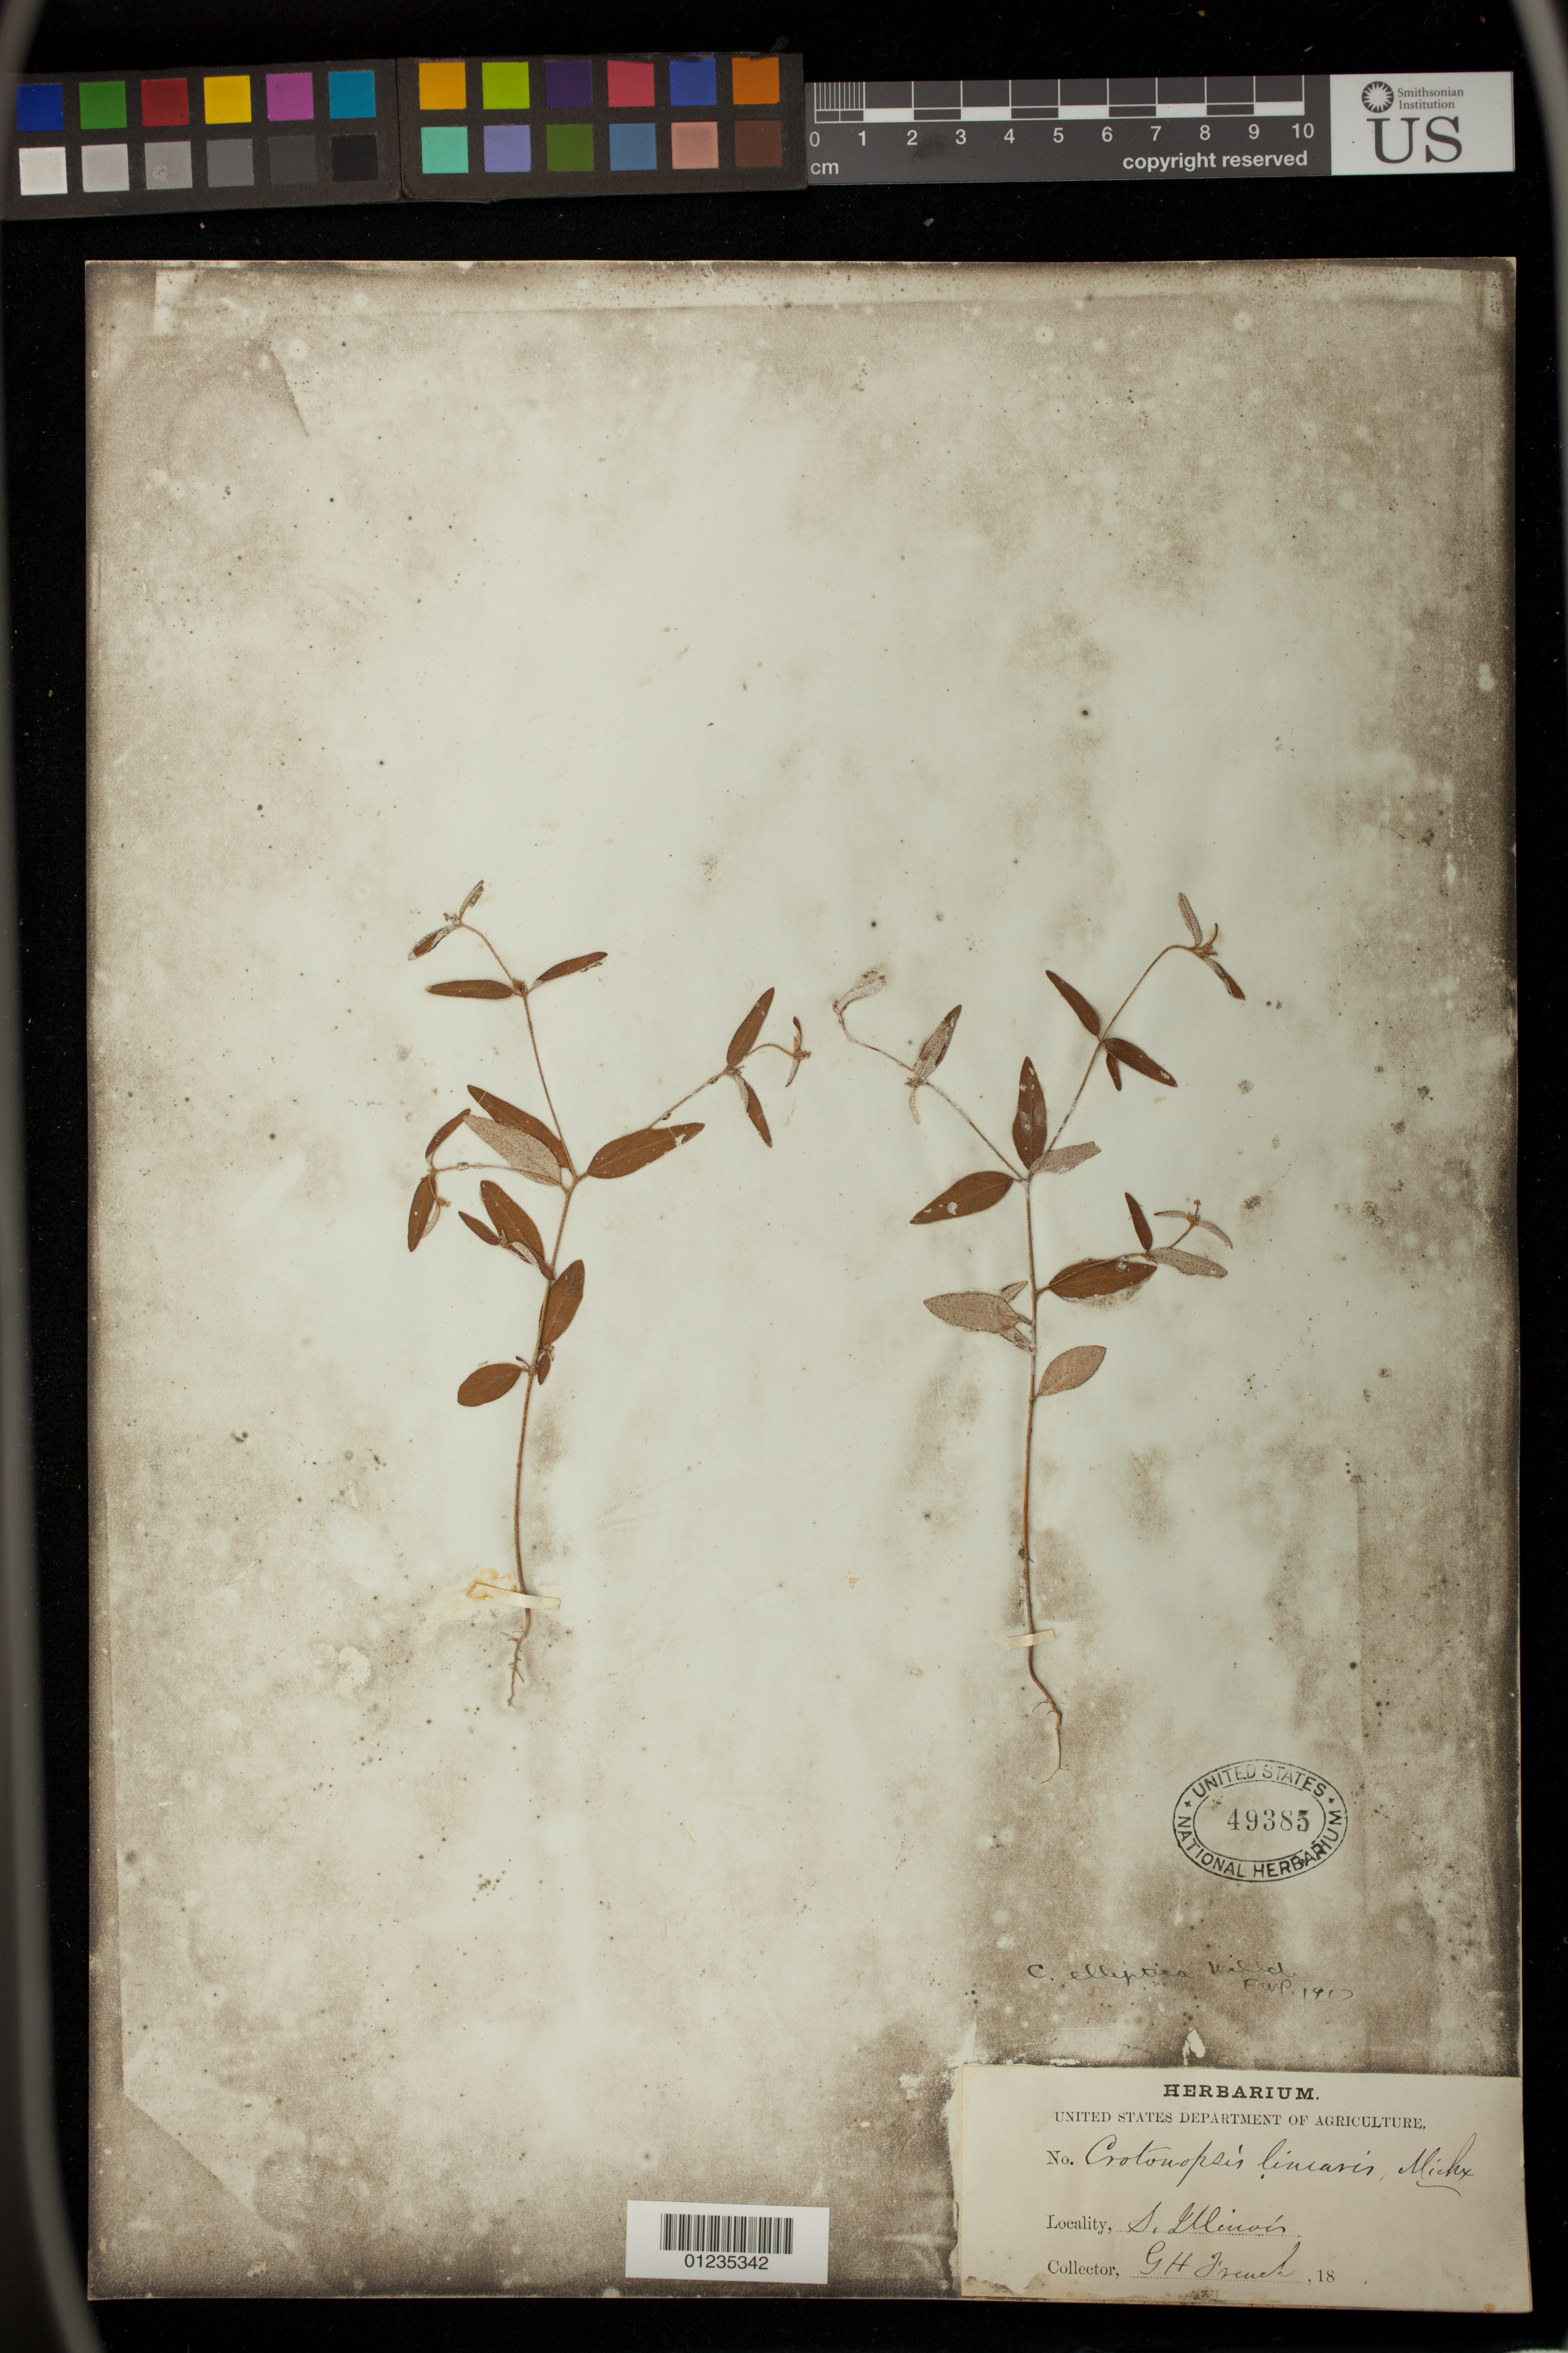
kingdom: Plantae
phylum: Tracheophyta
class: Magnoliopsida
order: Malpighiales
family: Euphorbiaceae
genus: Crotonopsis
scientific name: Crotonopsis elliptica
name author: Willd.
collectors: G. H. French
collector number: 18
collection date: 1917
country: United States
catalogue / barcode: US 49385